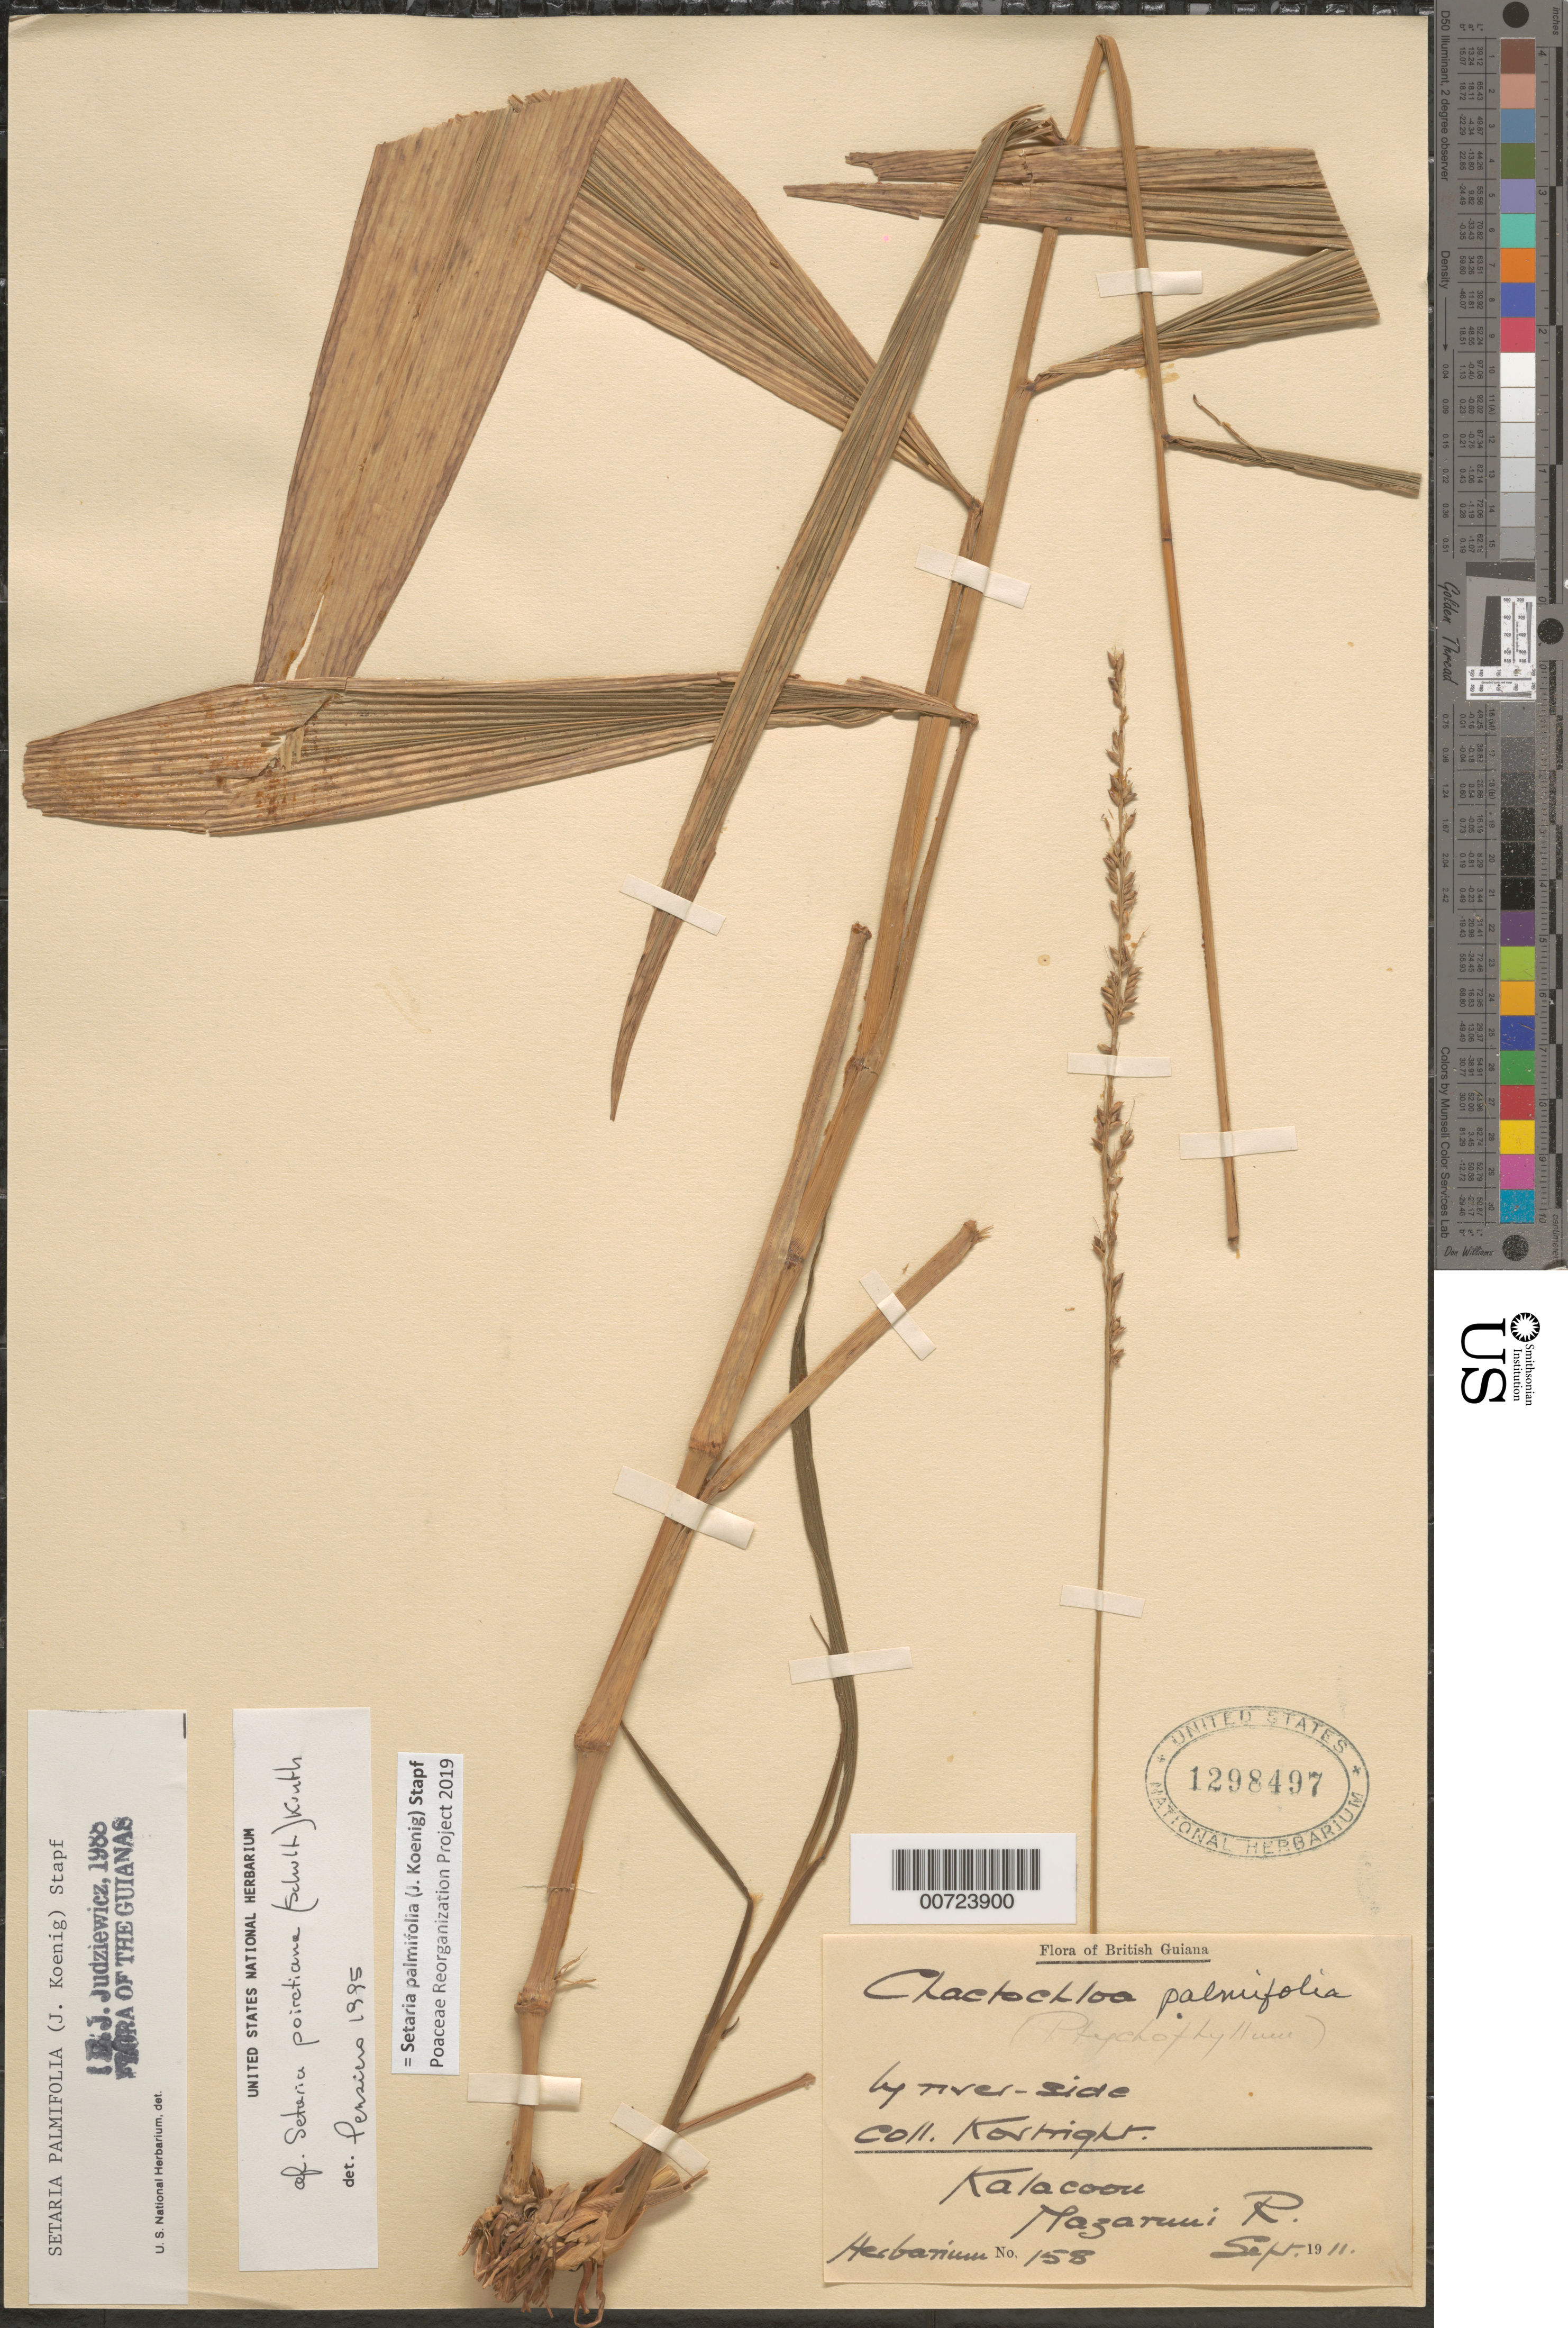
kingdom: Plantae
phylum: Tracheophyta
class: Liliopsida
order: Poales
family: Poaceae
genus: Setaria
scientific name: Setaria palmifolia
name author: (J. Koenig) Stapf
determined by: Poaceae Reorganization Project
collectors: P. Kortright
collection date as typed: Sep-11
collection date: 1911-09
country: Guyana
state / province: Cuyuni-Mazaruni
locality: Kalakun, Mazaruni River, NW Distr.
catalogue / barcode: US 1298497